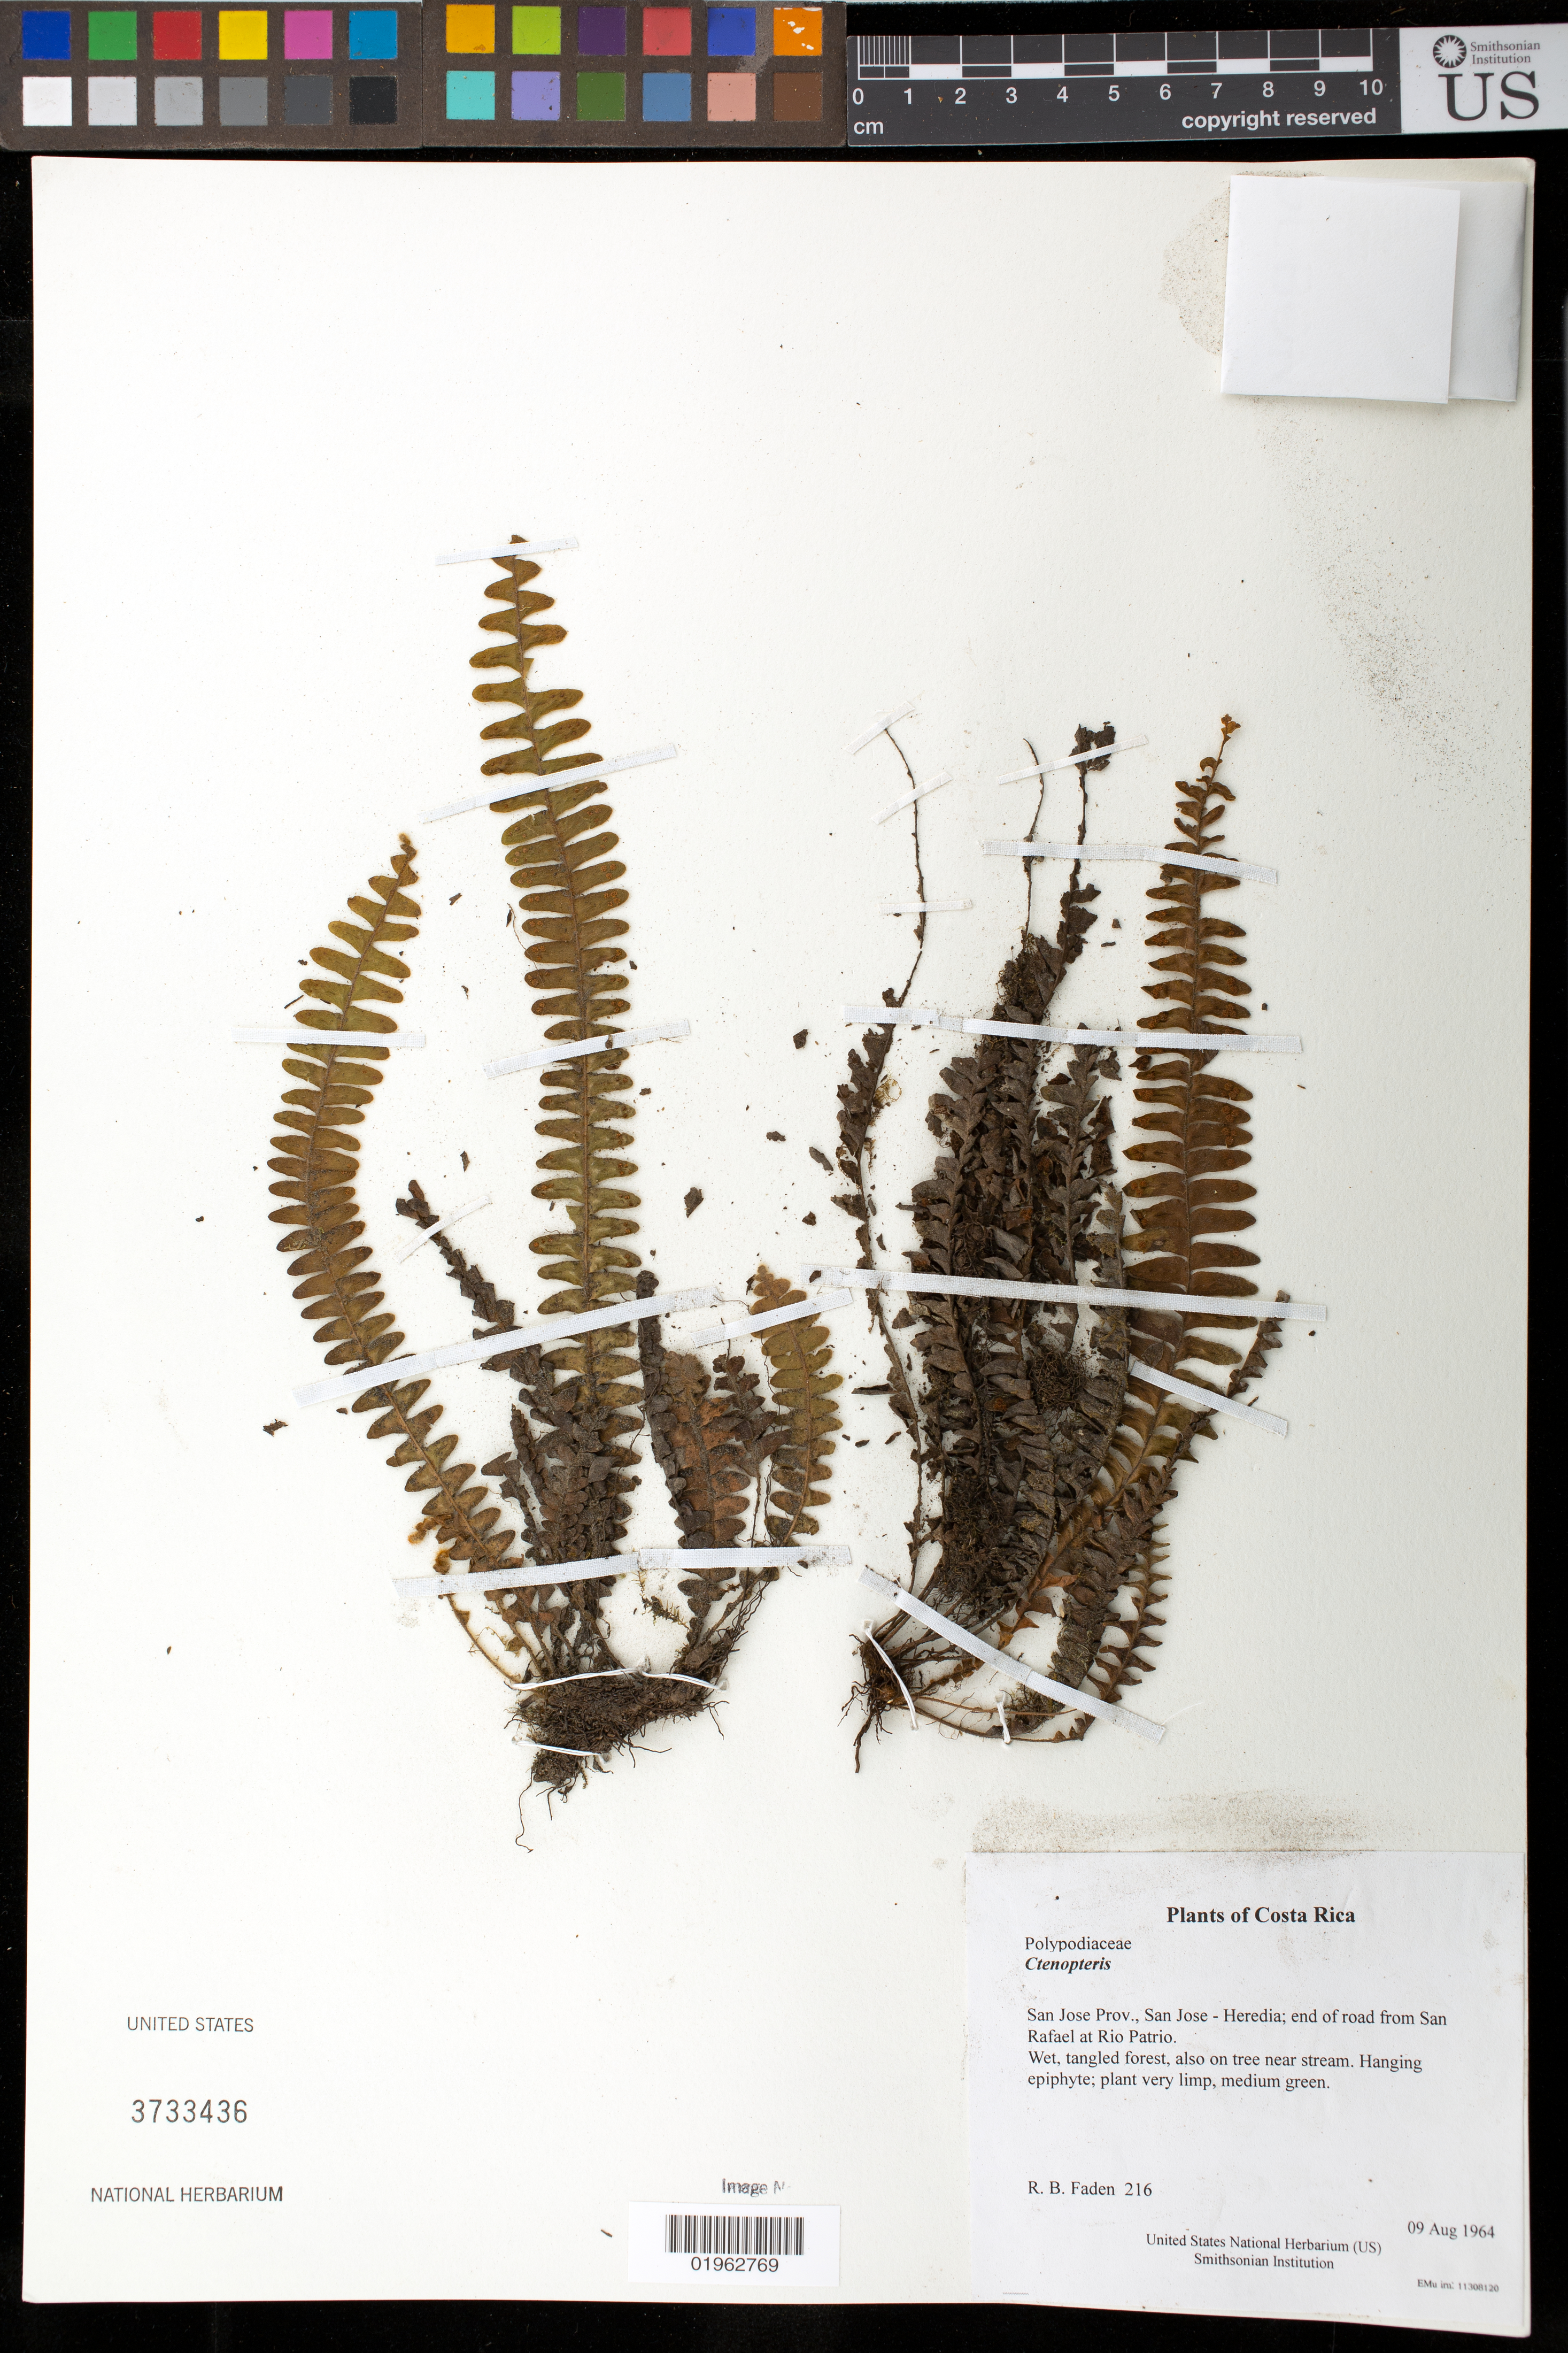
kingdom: Plantae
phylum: Tracheophyta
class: Polypodiopsida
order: Polypodiales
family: Polypodiaceae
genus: Ctenopteris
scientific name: Ctenopteris sp.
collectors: R. B. Faden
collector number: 216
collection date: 1964-08-09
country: Costa Rica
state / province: San Jose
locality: San Jose - Heredia; end of road from San Rafael at Rio Patrio.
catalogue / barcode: US 3733436